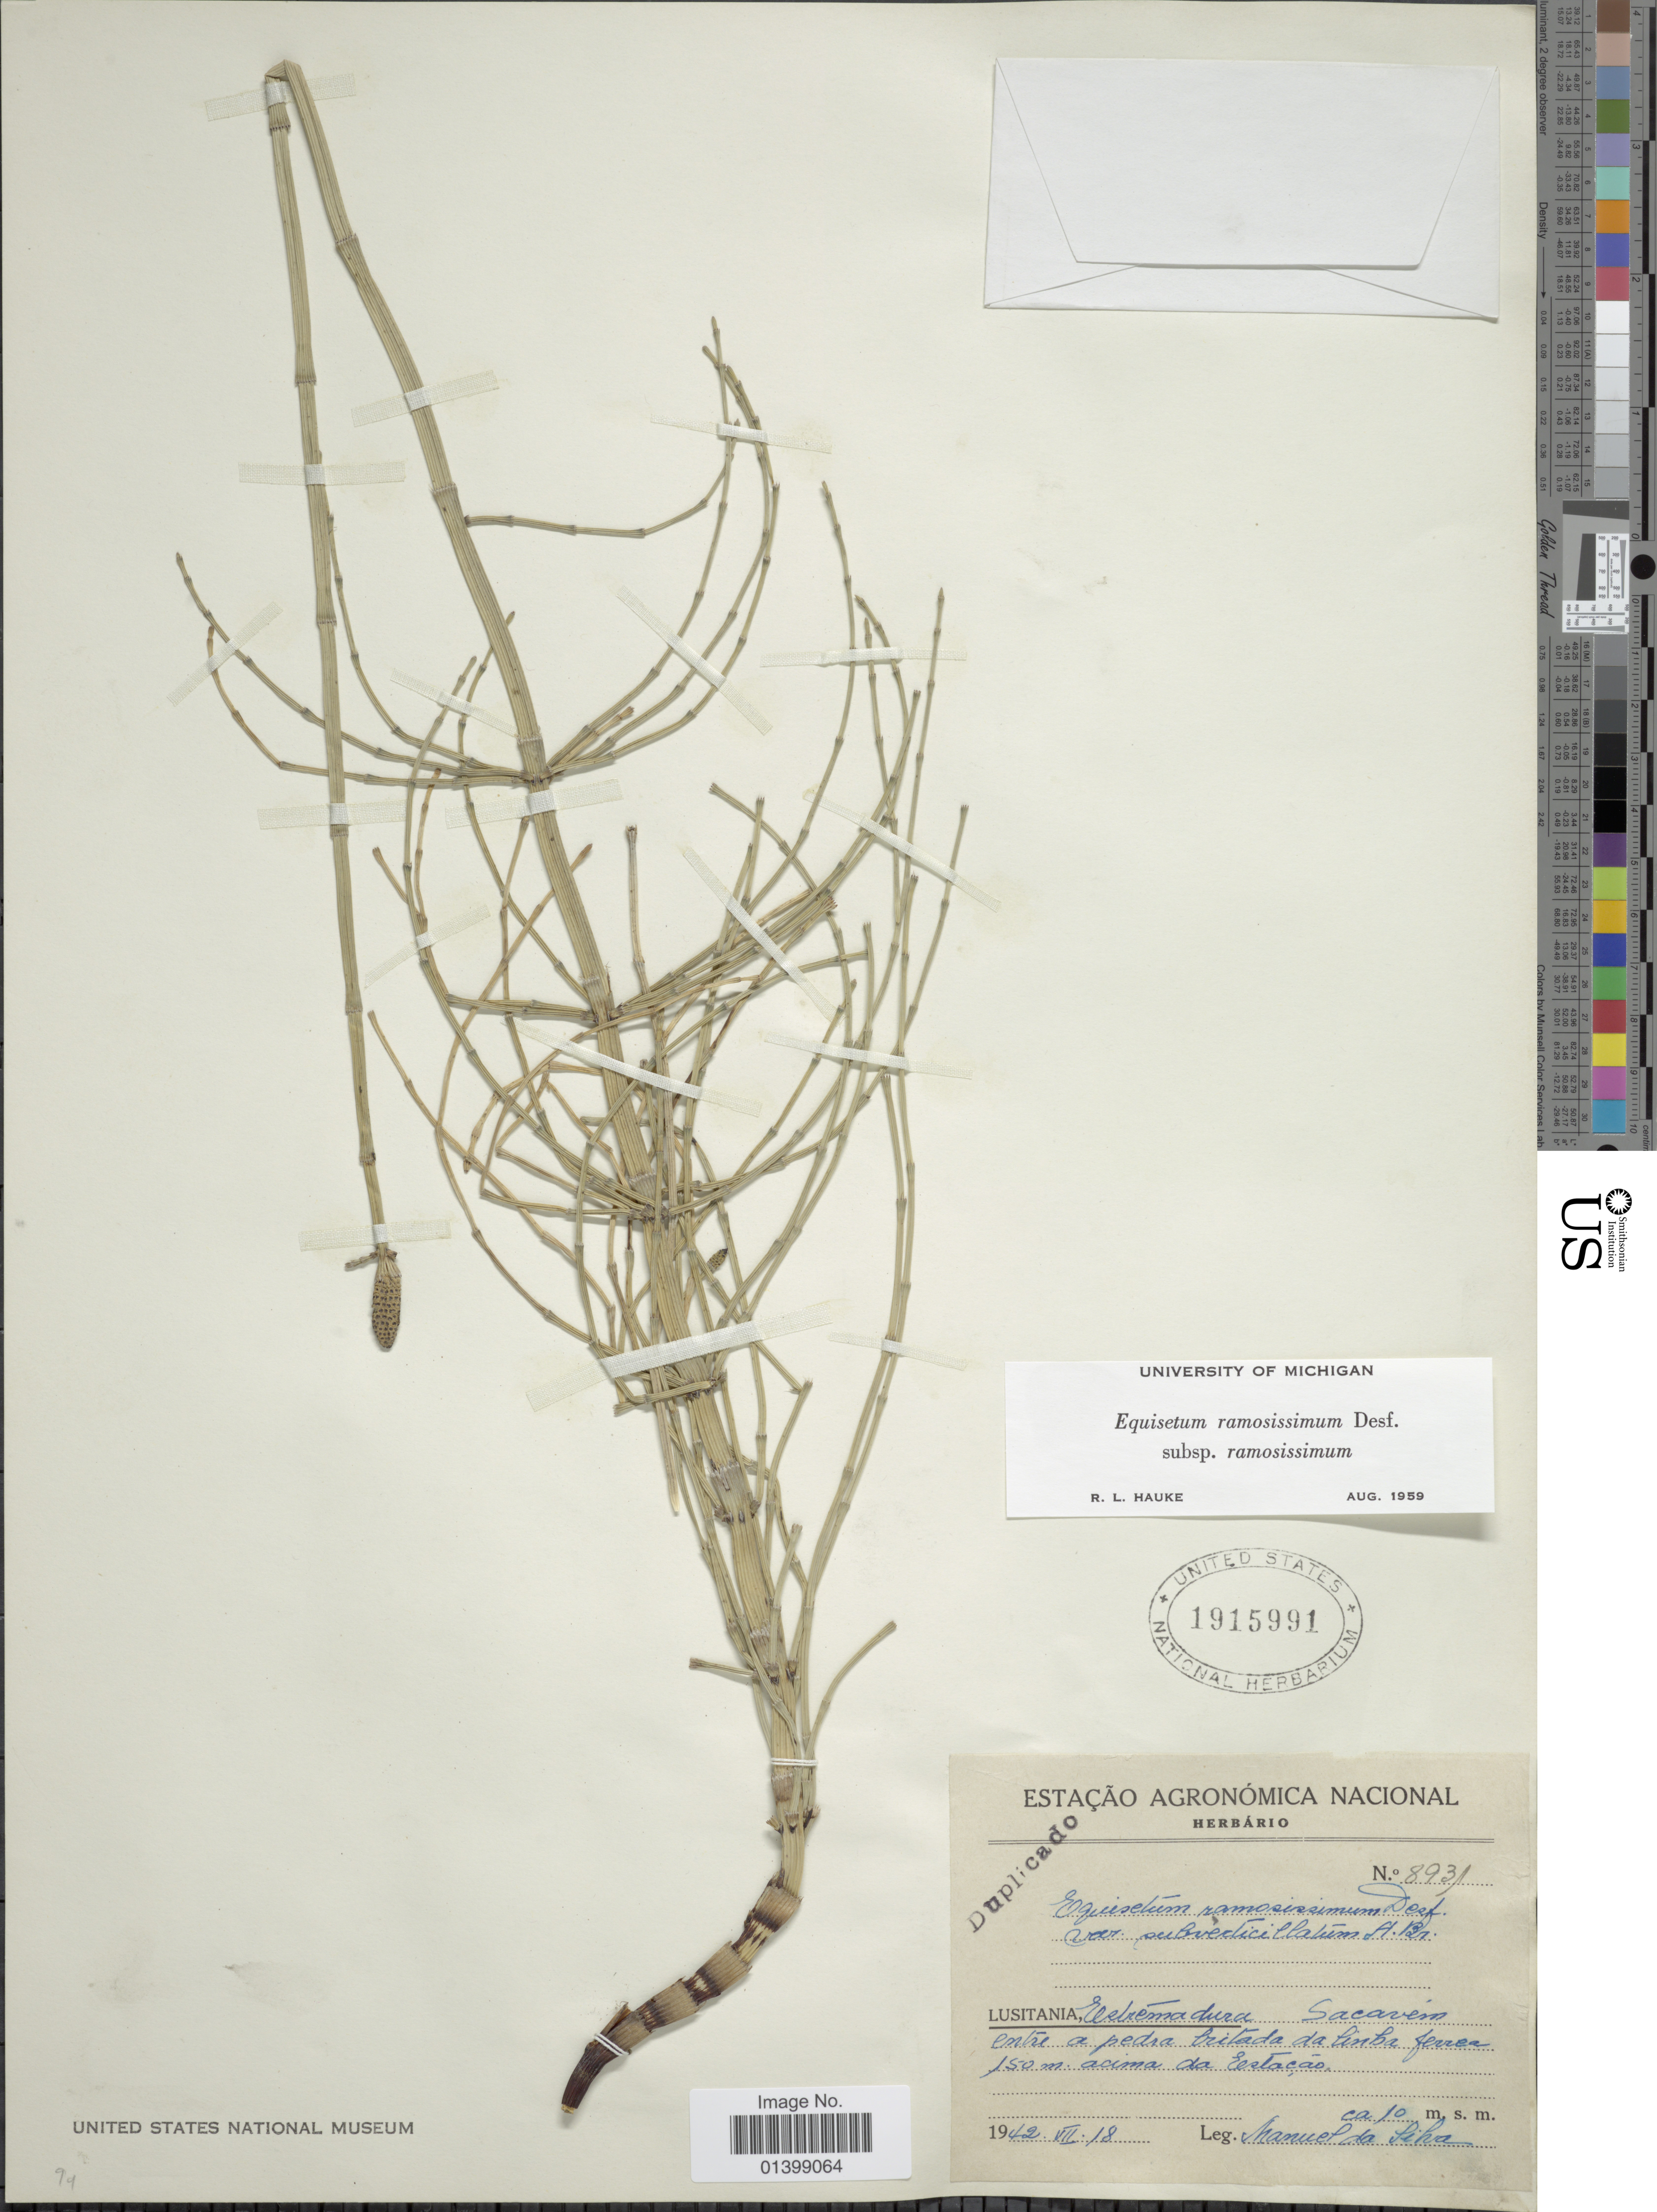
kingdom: Plantae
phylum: Tracheophyta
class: Polypodiopsida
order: Equisetales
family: Equisetaceae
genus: Equisetum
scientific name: Equisetum ramosissimum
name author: Desf.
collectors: M. Da Silva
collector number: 8931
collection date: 1942-08-18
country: Portugal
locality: Lusitania, Estremadura, Sacaveim entre a pedia [illegible text]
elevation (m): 10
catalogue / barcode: US 1915991